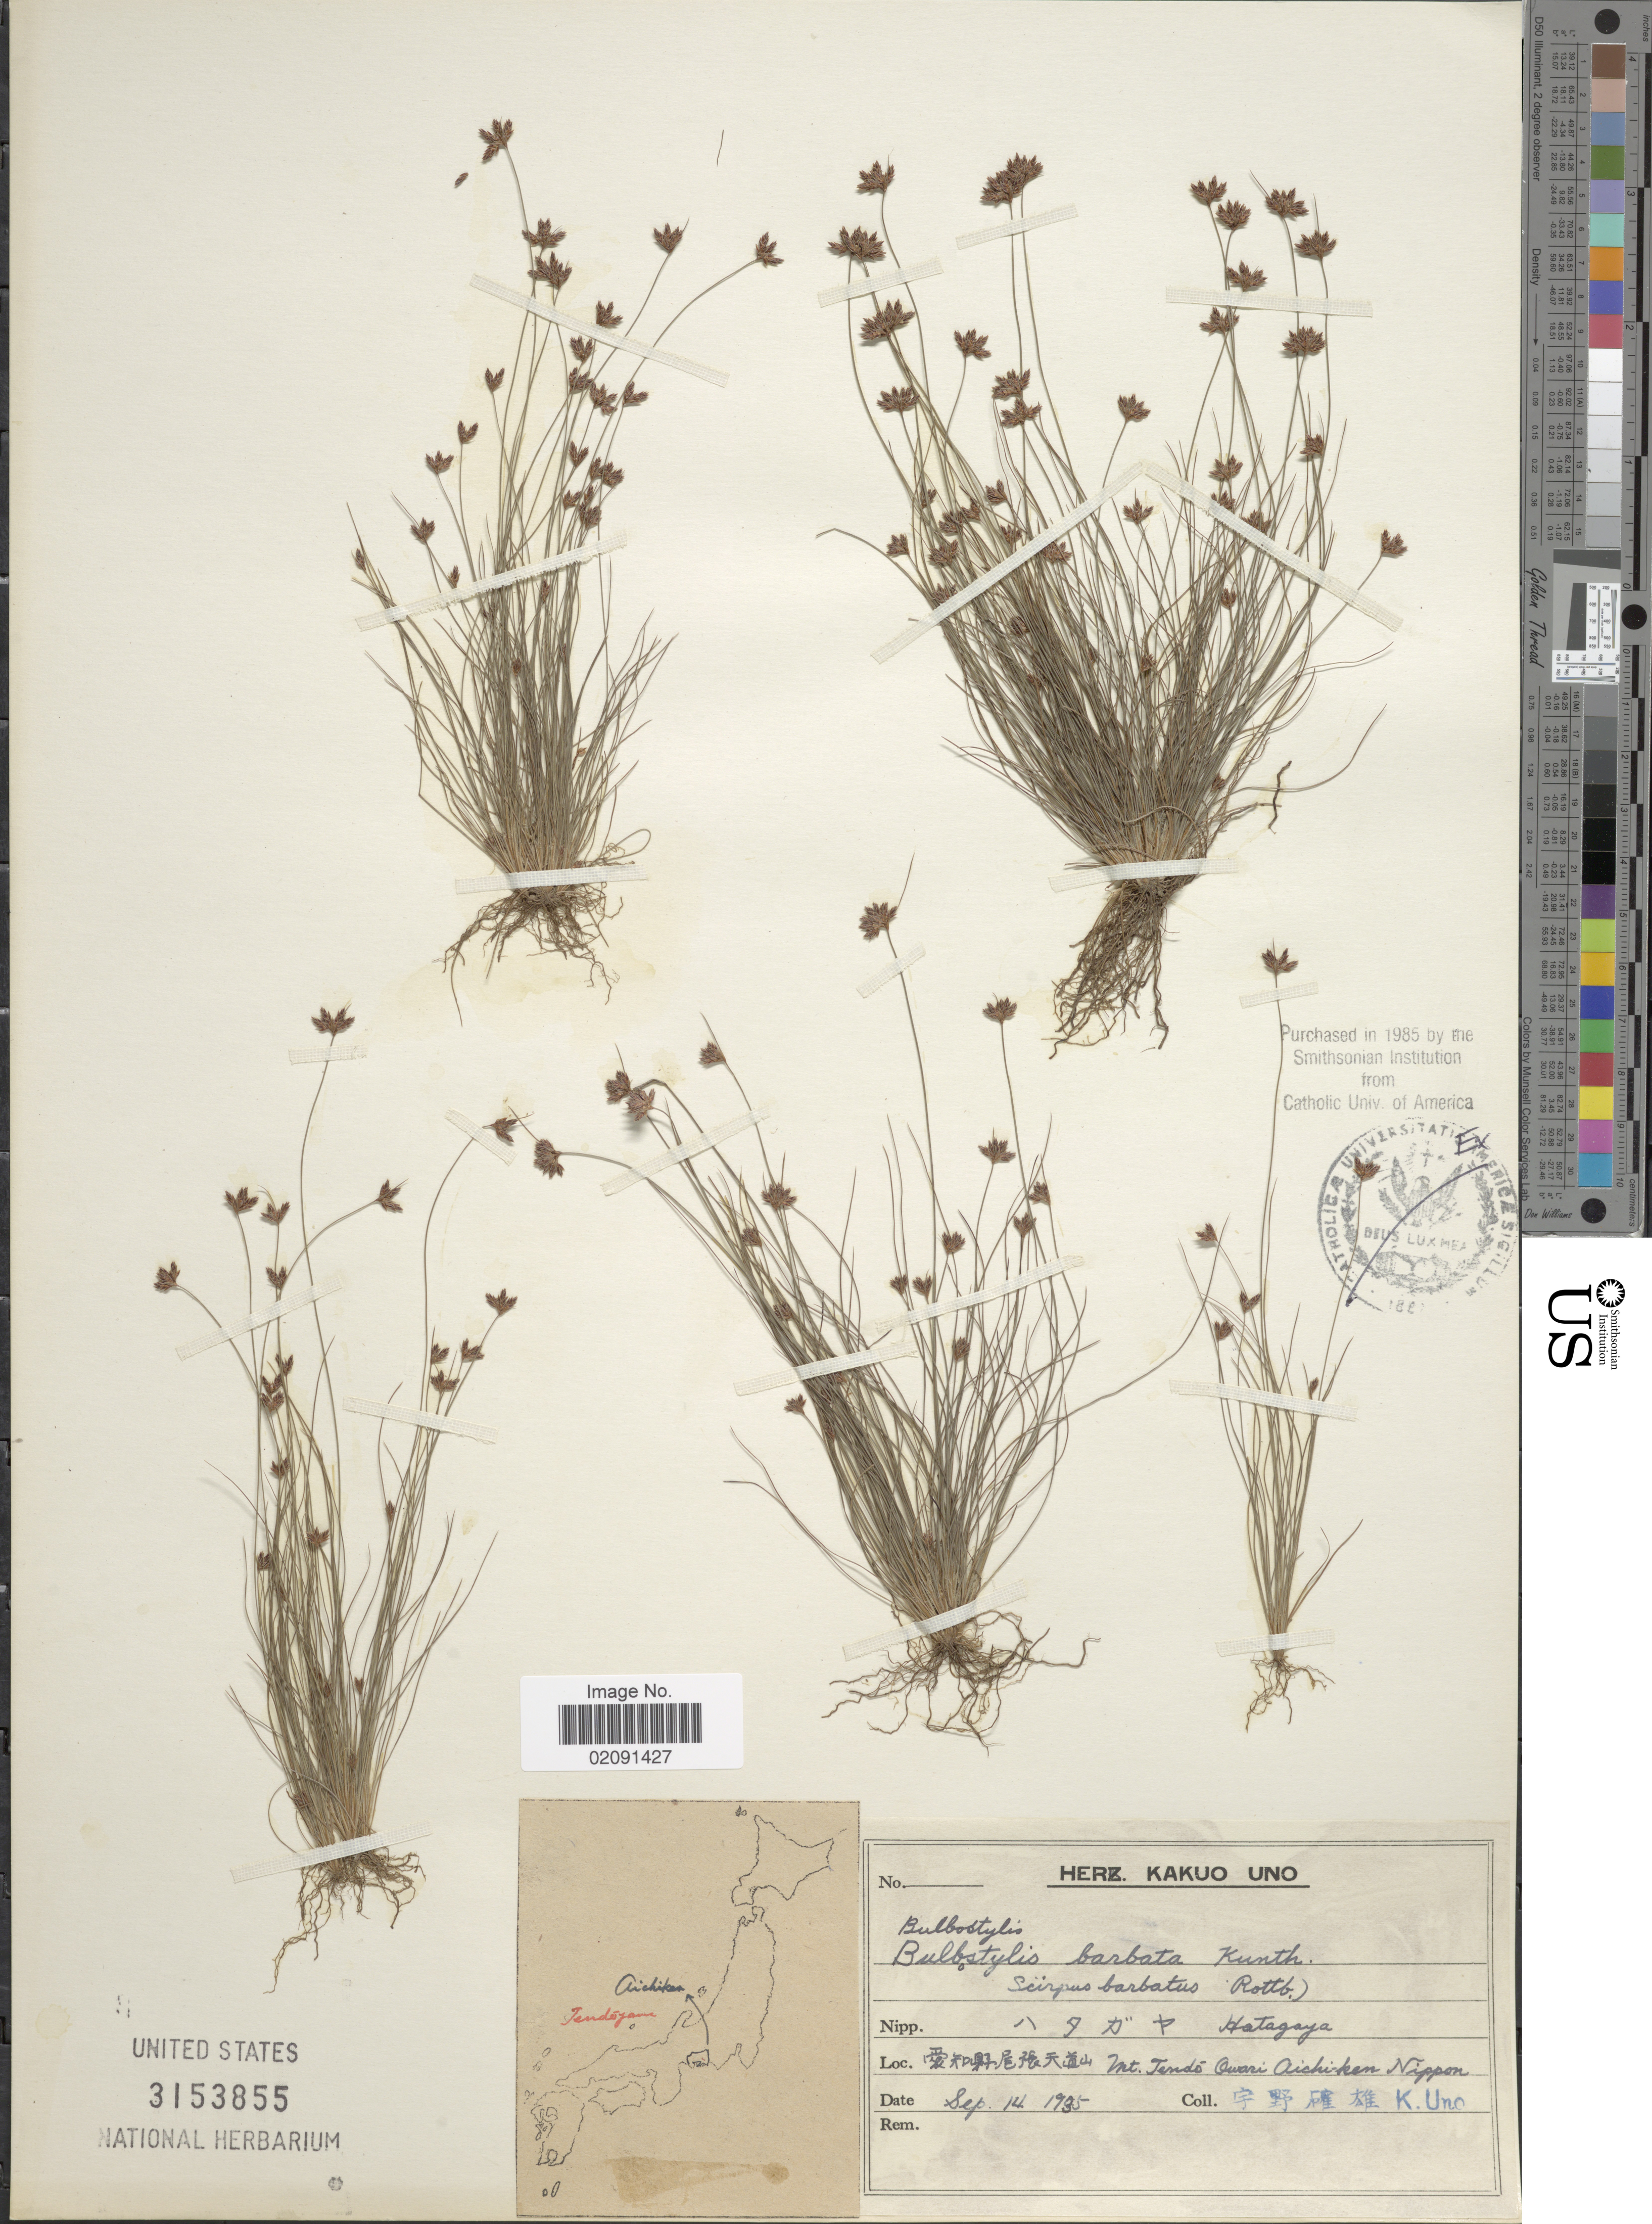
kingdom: Plantae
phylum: Tracheophyta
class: Liliopsida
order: Poales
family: Cyperaceae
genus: Bulbostylis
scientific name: Bulbostylis barbata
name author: (Rottb.) C.B. Clarke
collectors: K. Uno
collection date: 1935-09-14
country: Japan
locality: Mt. Tendo, Owari Aichi-ken, Nippon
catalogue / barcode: US 3153855